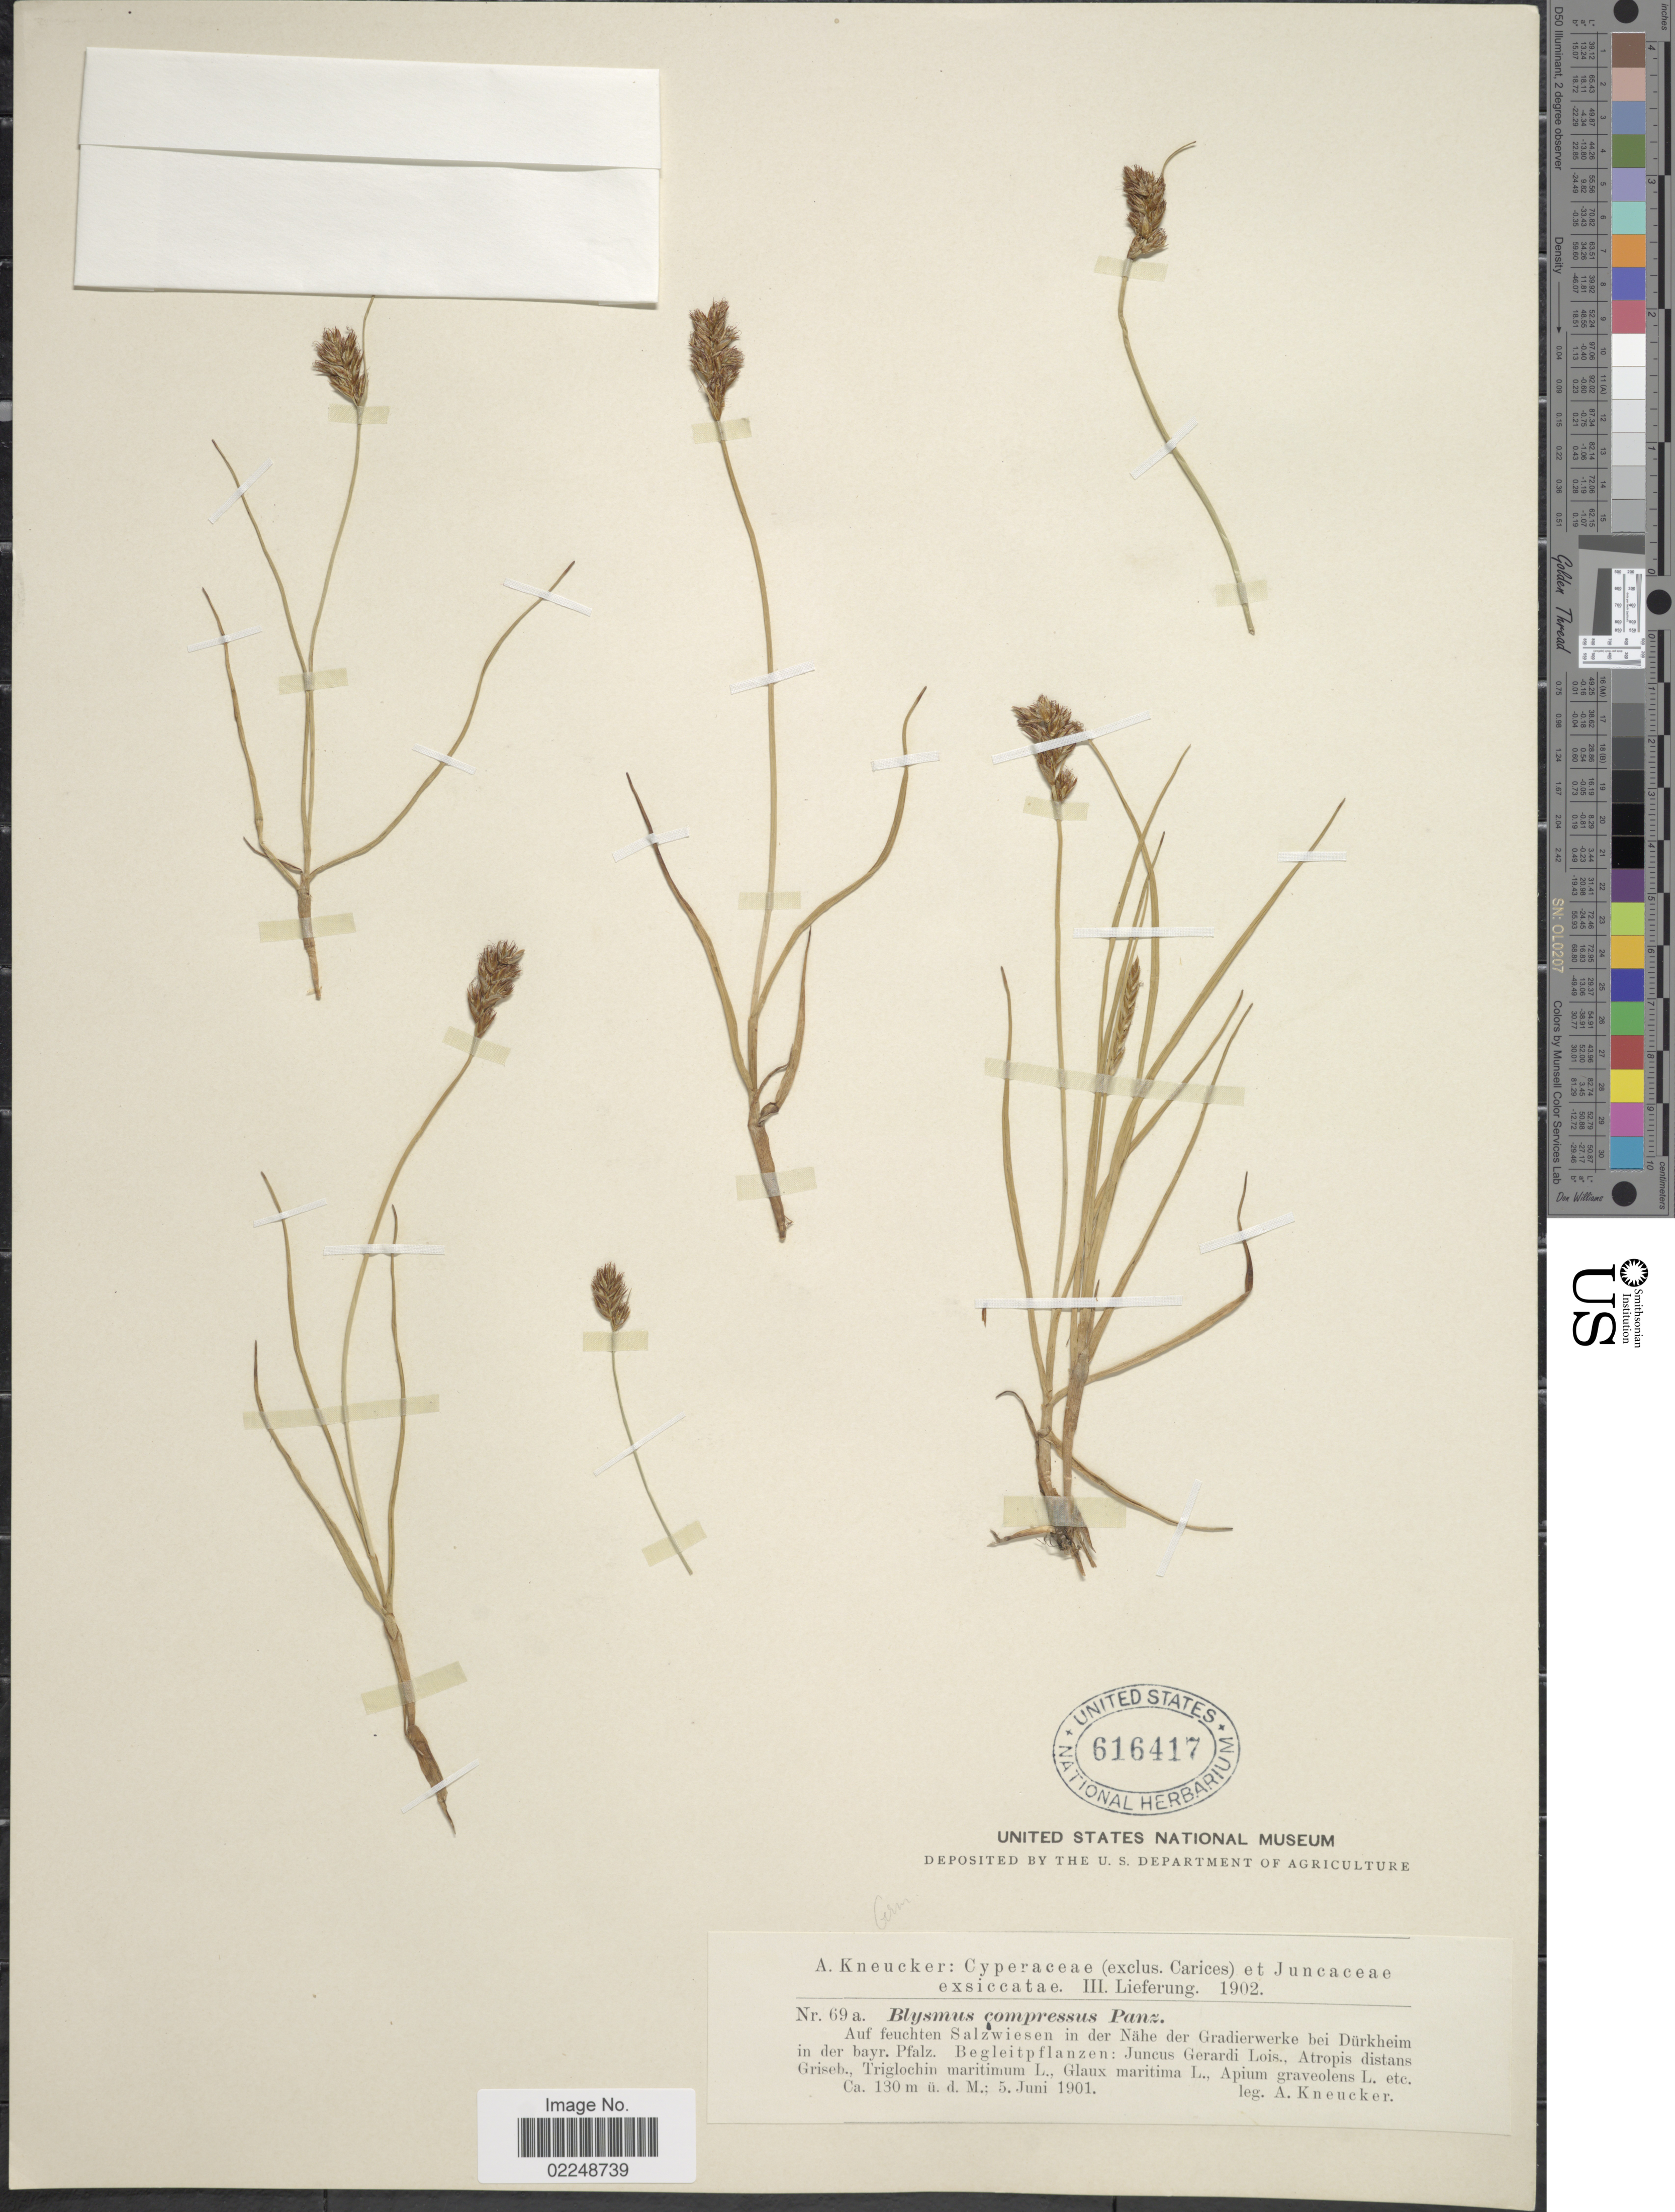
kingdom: Plantae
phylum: Tracheophyta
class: Liliopsida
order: Poales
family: Cyperaceae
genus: Blysmus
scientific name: Blysmus compressus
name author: (L.) Panzer ex Link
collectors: A. Kneucker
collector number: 69a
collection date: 1901-06-05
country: Germany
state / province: Rhineland-Palatinate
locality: Auf feuchten Salzwiesen in der Nahe der Gradierwerke bei Durkheim in der bayr. Pfalz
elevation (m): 130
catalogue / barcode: US 616417